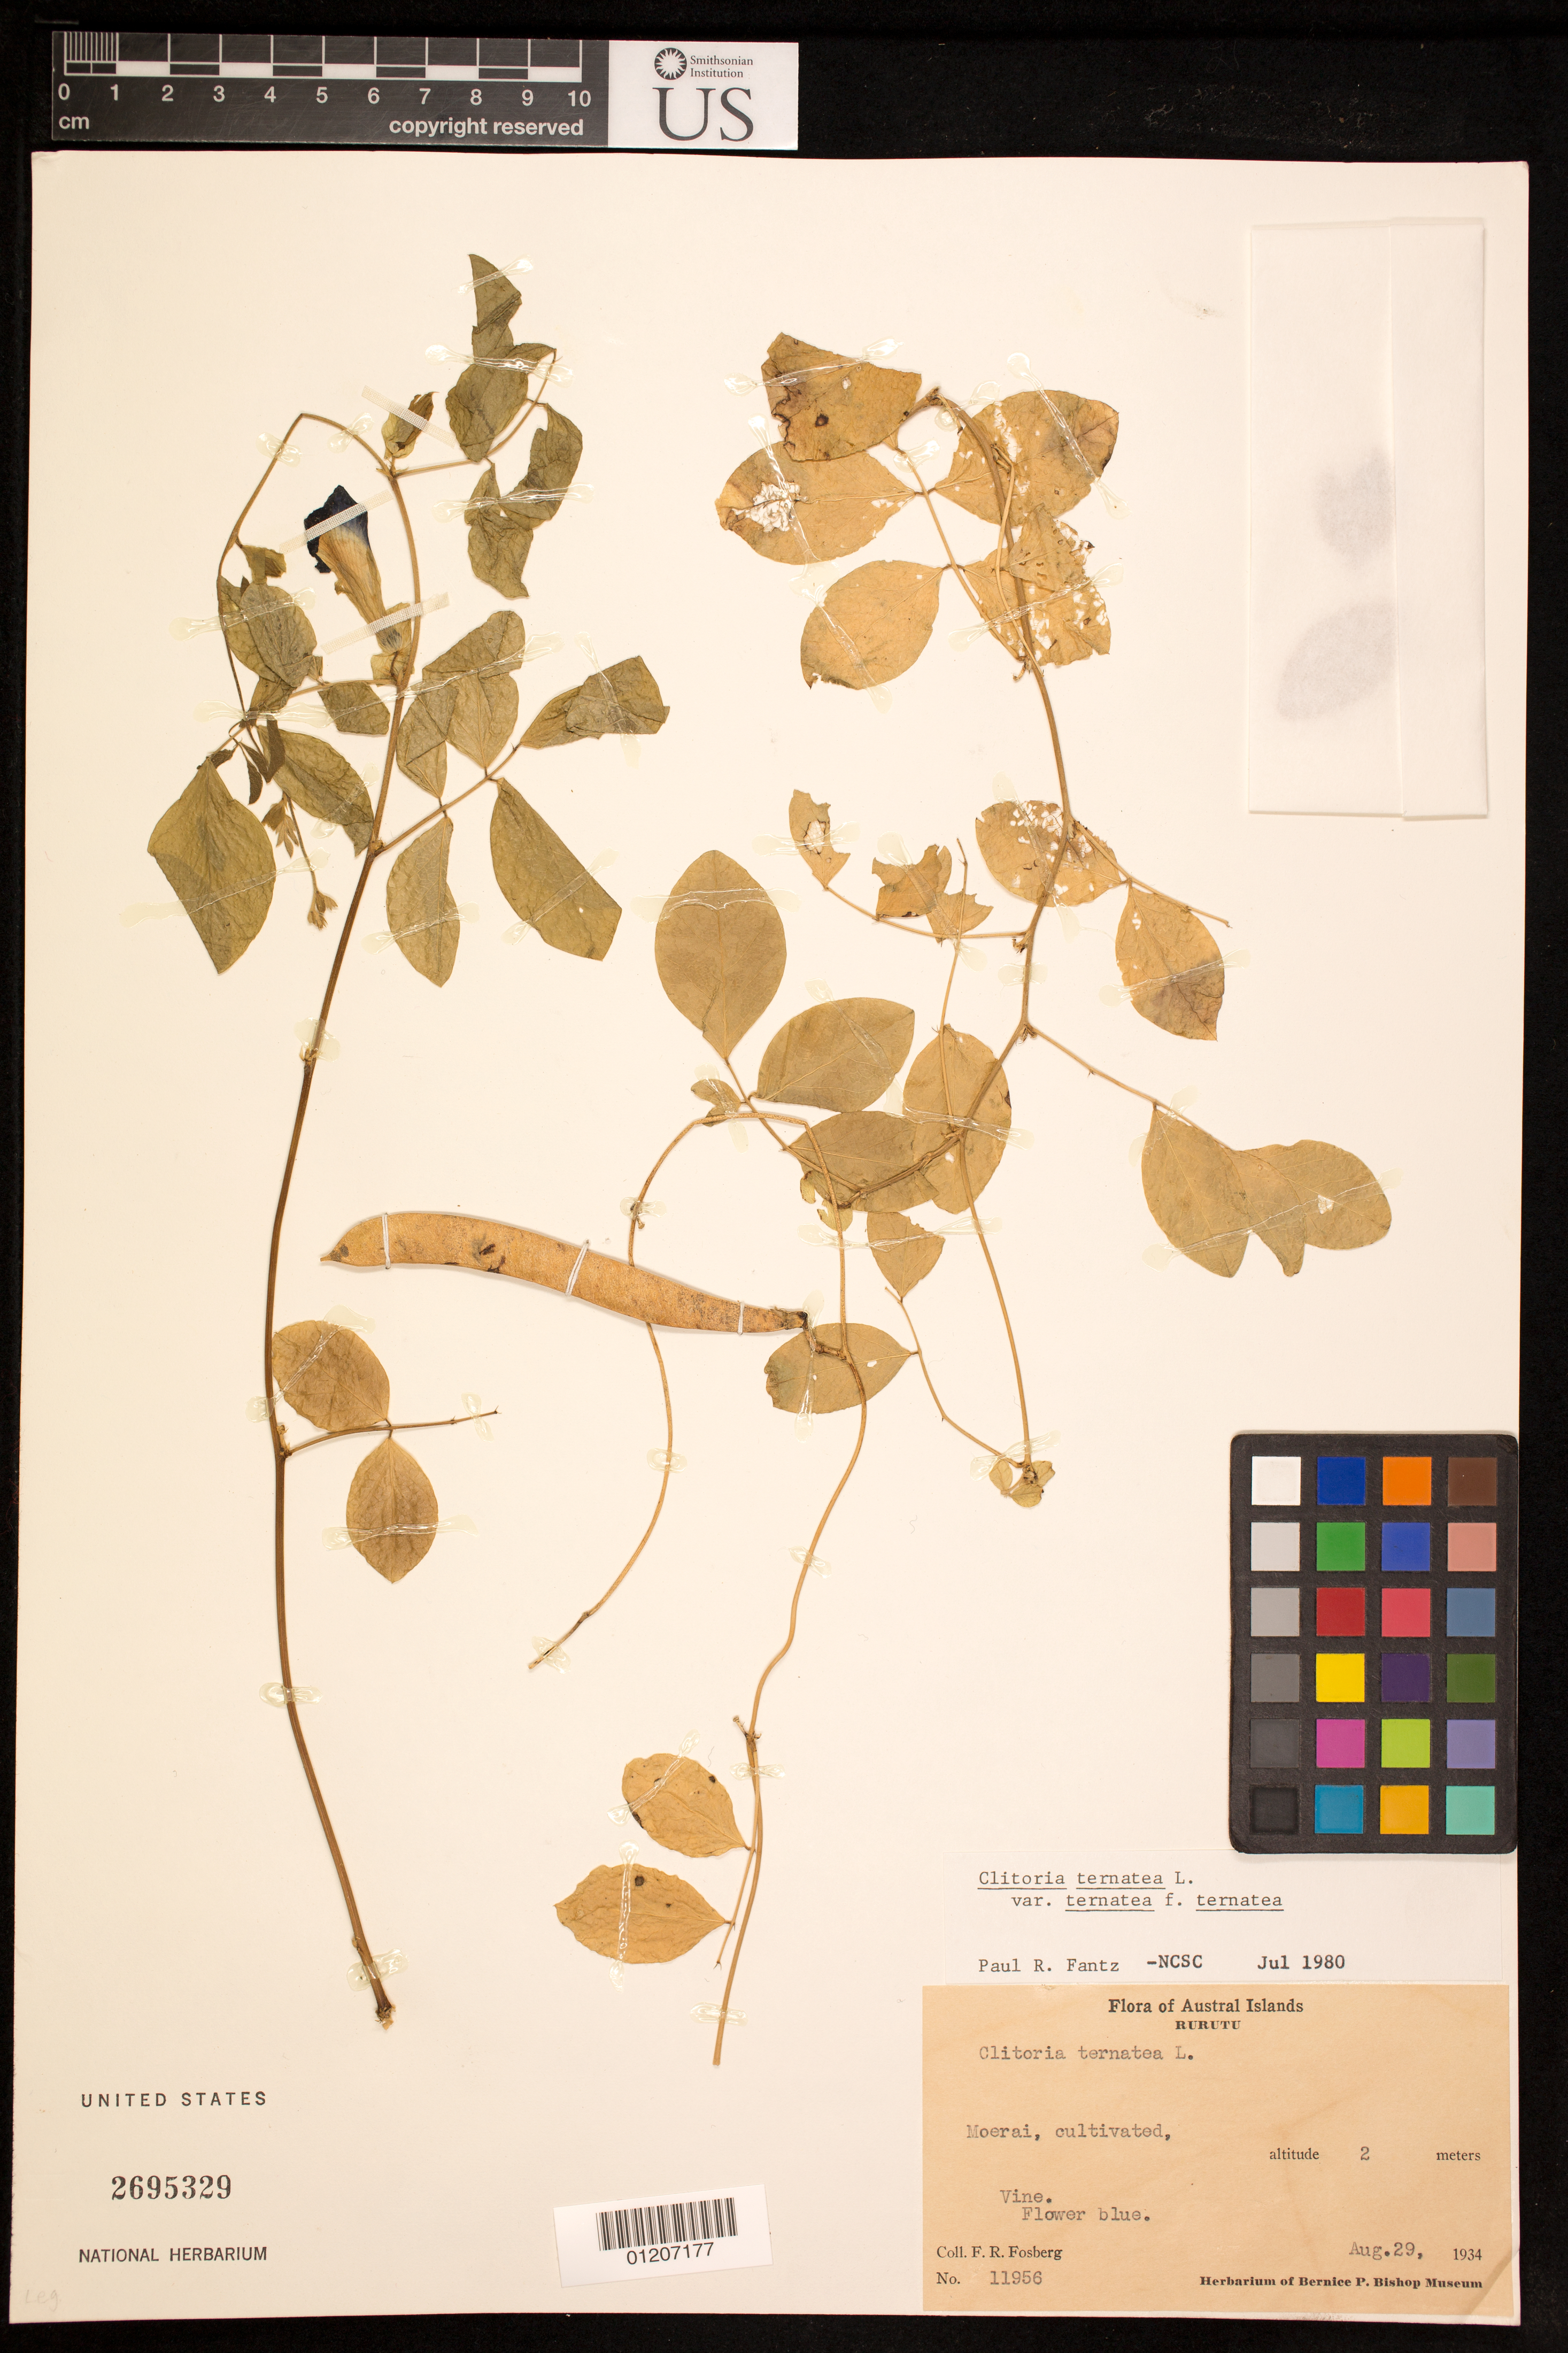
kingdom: Plantae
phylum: Tracheophyta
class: Magnoliopsida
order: Fabales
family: Fabaceae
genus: Clitoria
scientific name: Clitoria ternatea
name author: L.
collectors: F. R. Fosberg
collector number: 11956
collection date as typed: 29 Aug 1934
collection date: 1934-08-29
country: French Polynesia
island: Rurutu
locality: Moerai [Tubuai Is.]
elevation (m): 2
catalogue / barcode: US 2695329